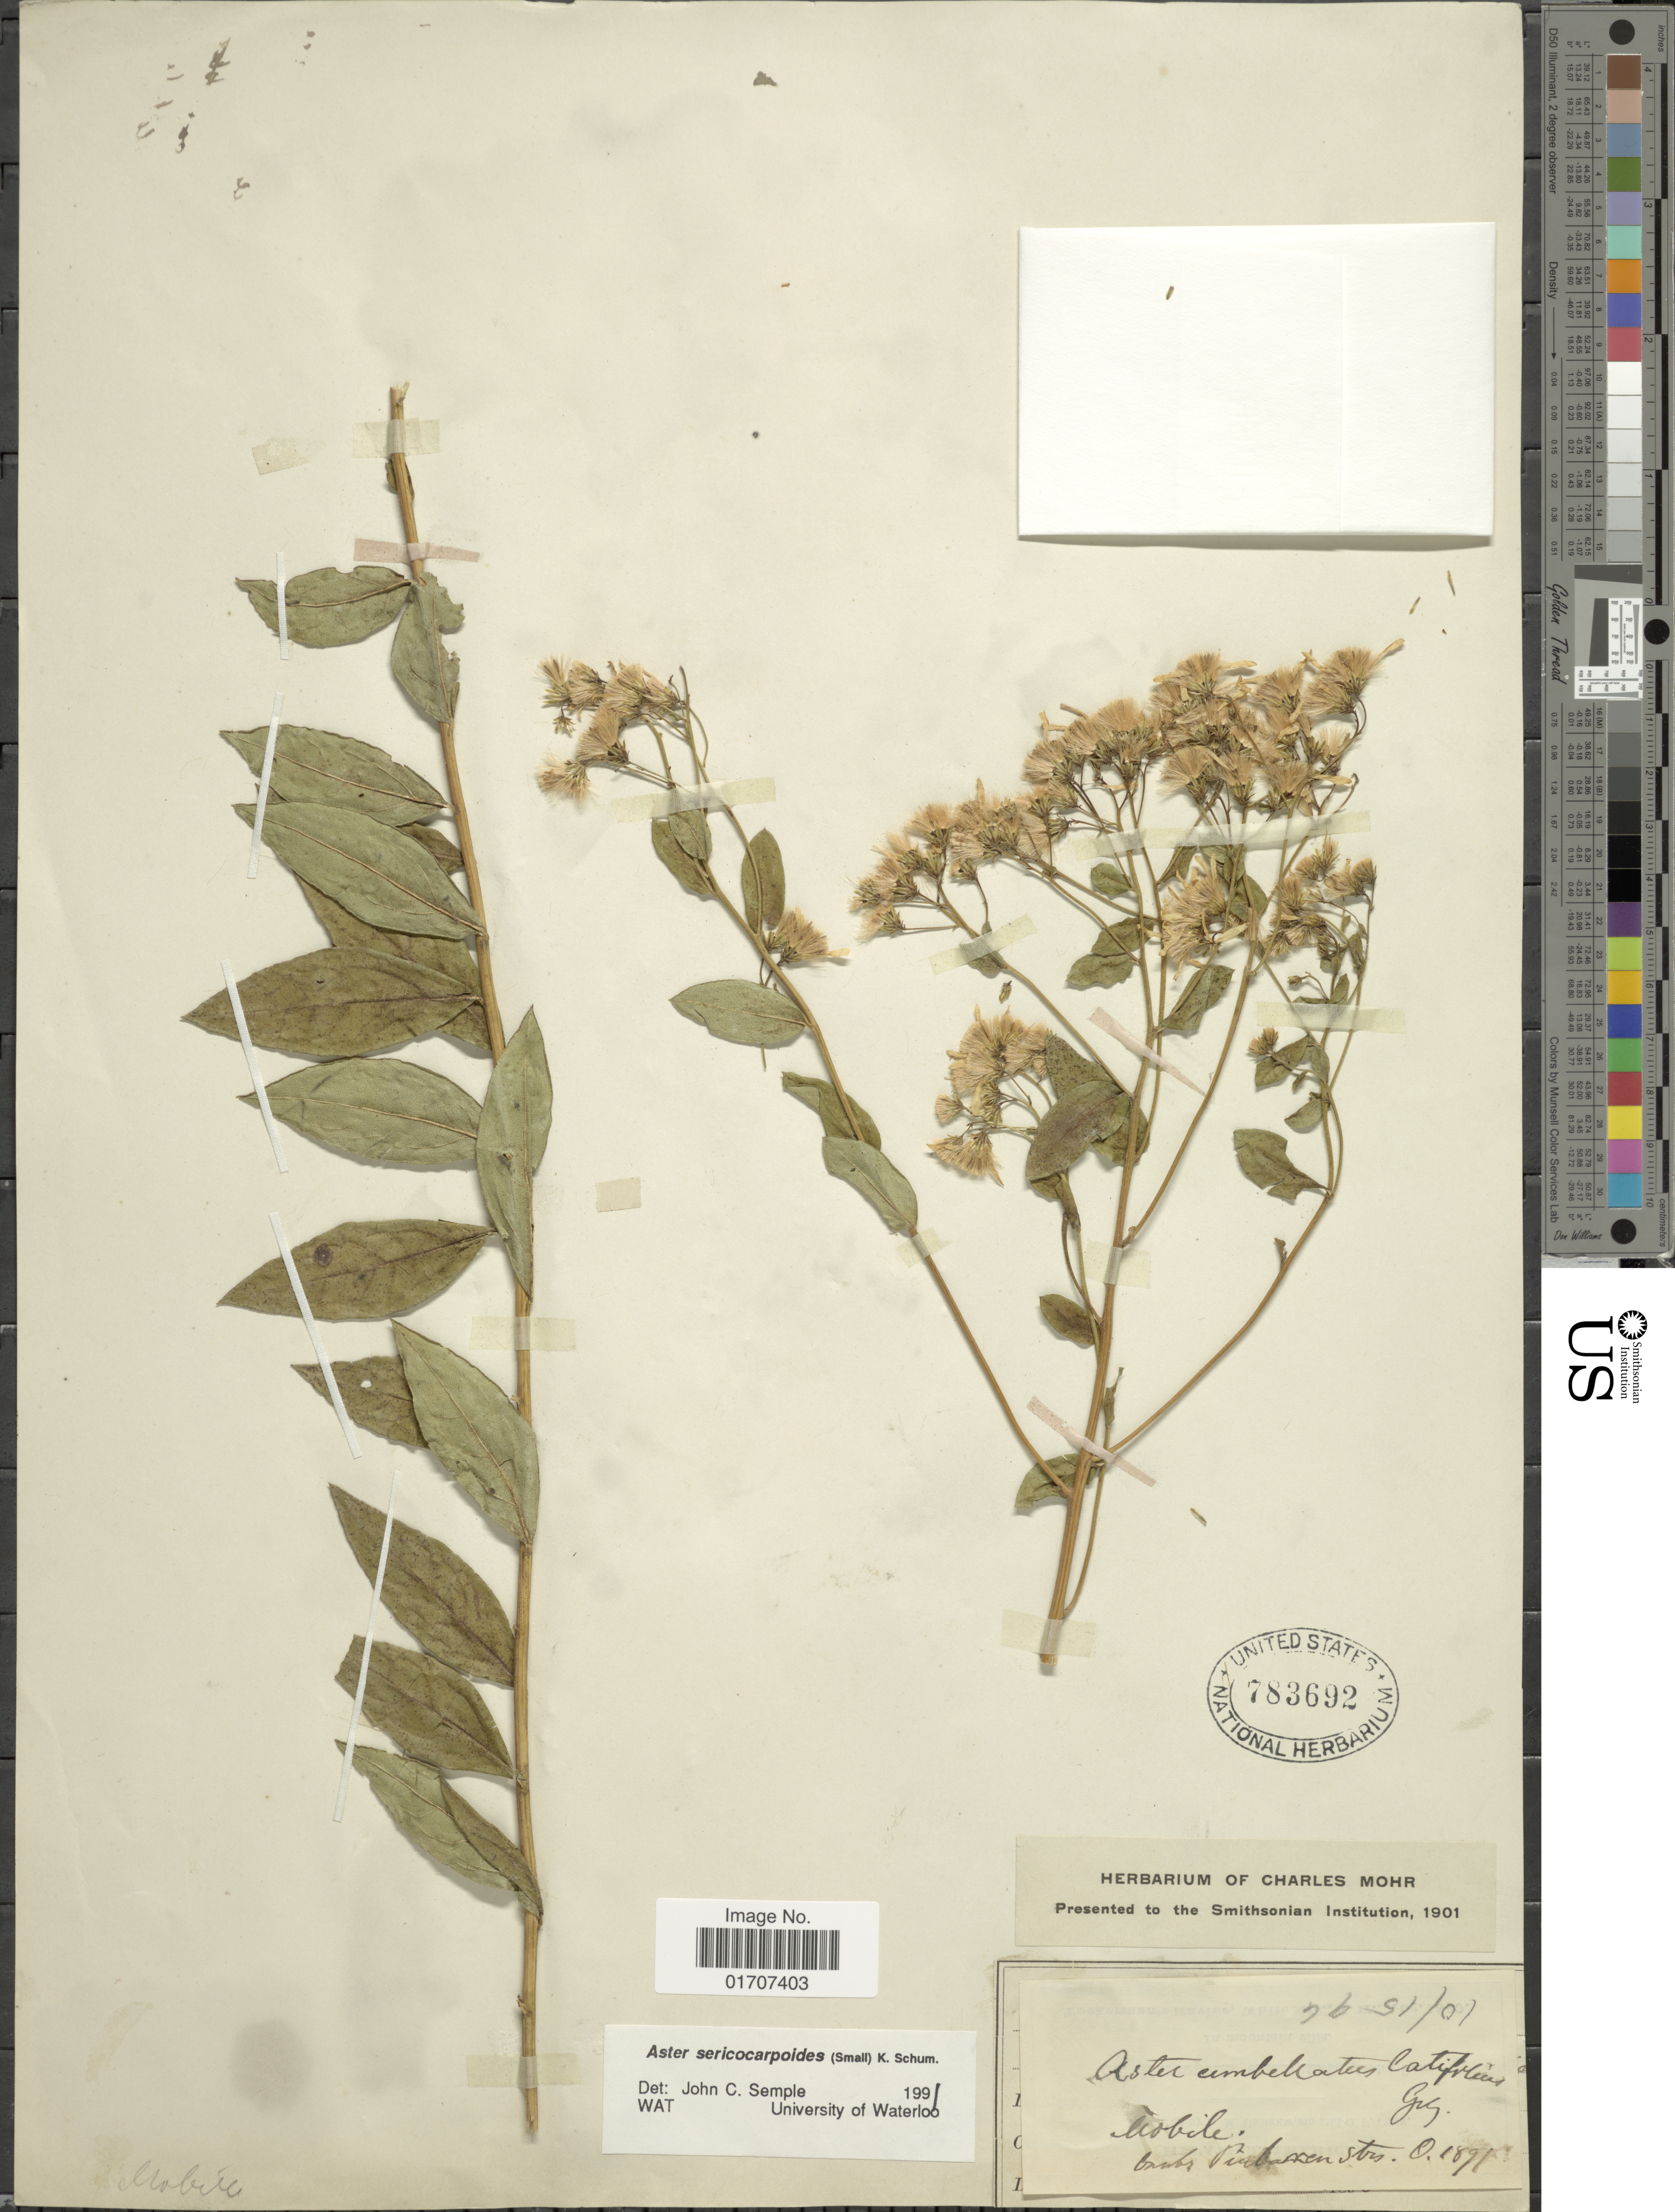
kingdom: Plantae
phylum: Tracheophyta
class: Magnoliopsida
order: Asterales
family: Asteraceae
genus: Doellingeria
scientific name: Doellingeria sericocarpoides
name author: Small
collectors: O. Pirbarenston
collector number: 9691101?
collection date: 1891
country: United States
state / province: Alabama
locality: Mobile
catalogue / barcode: US 783692